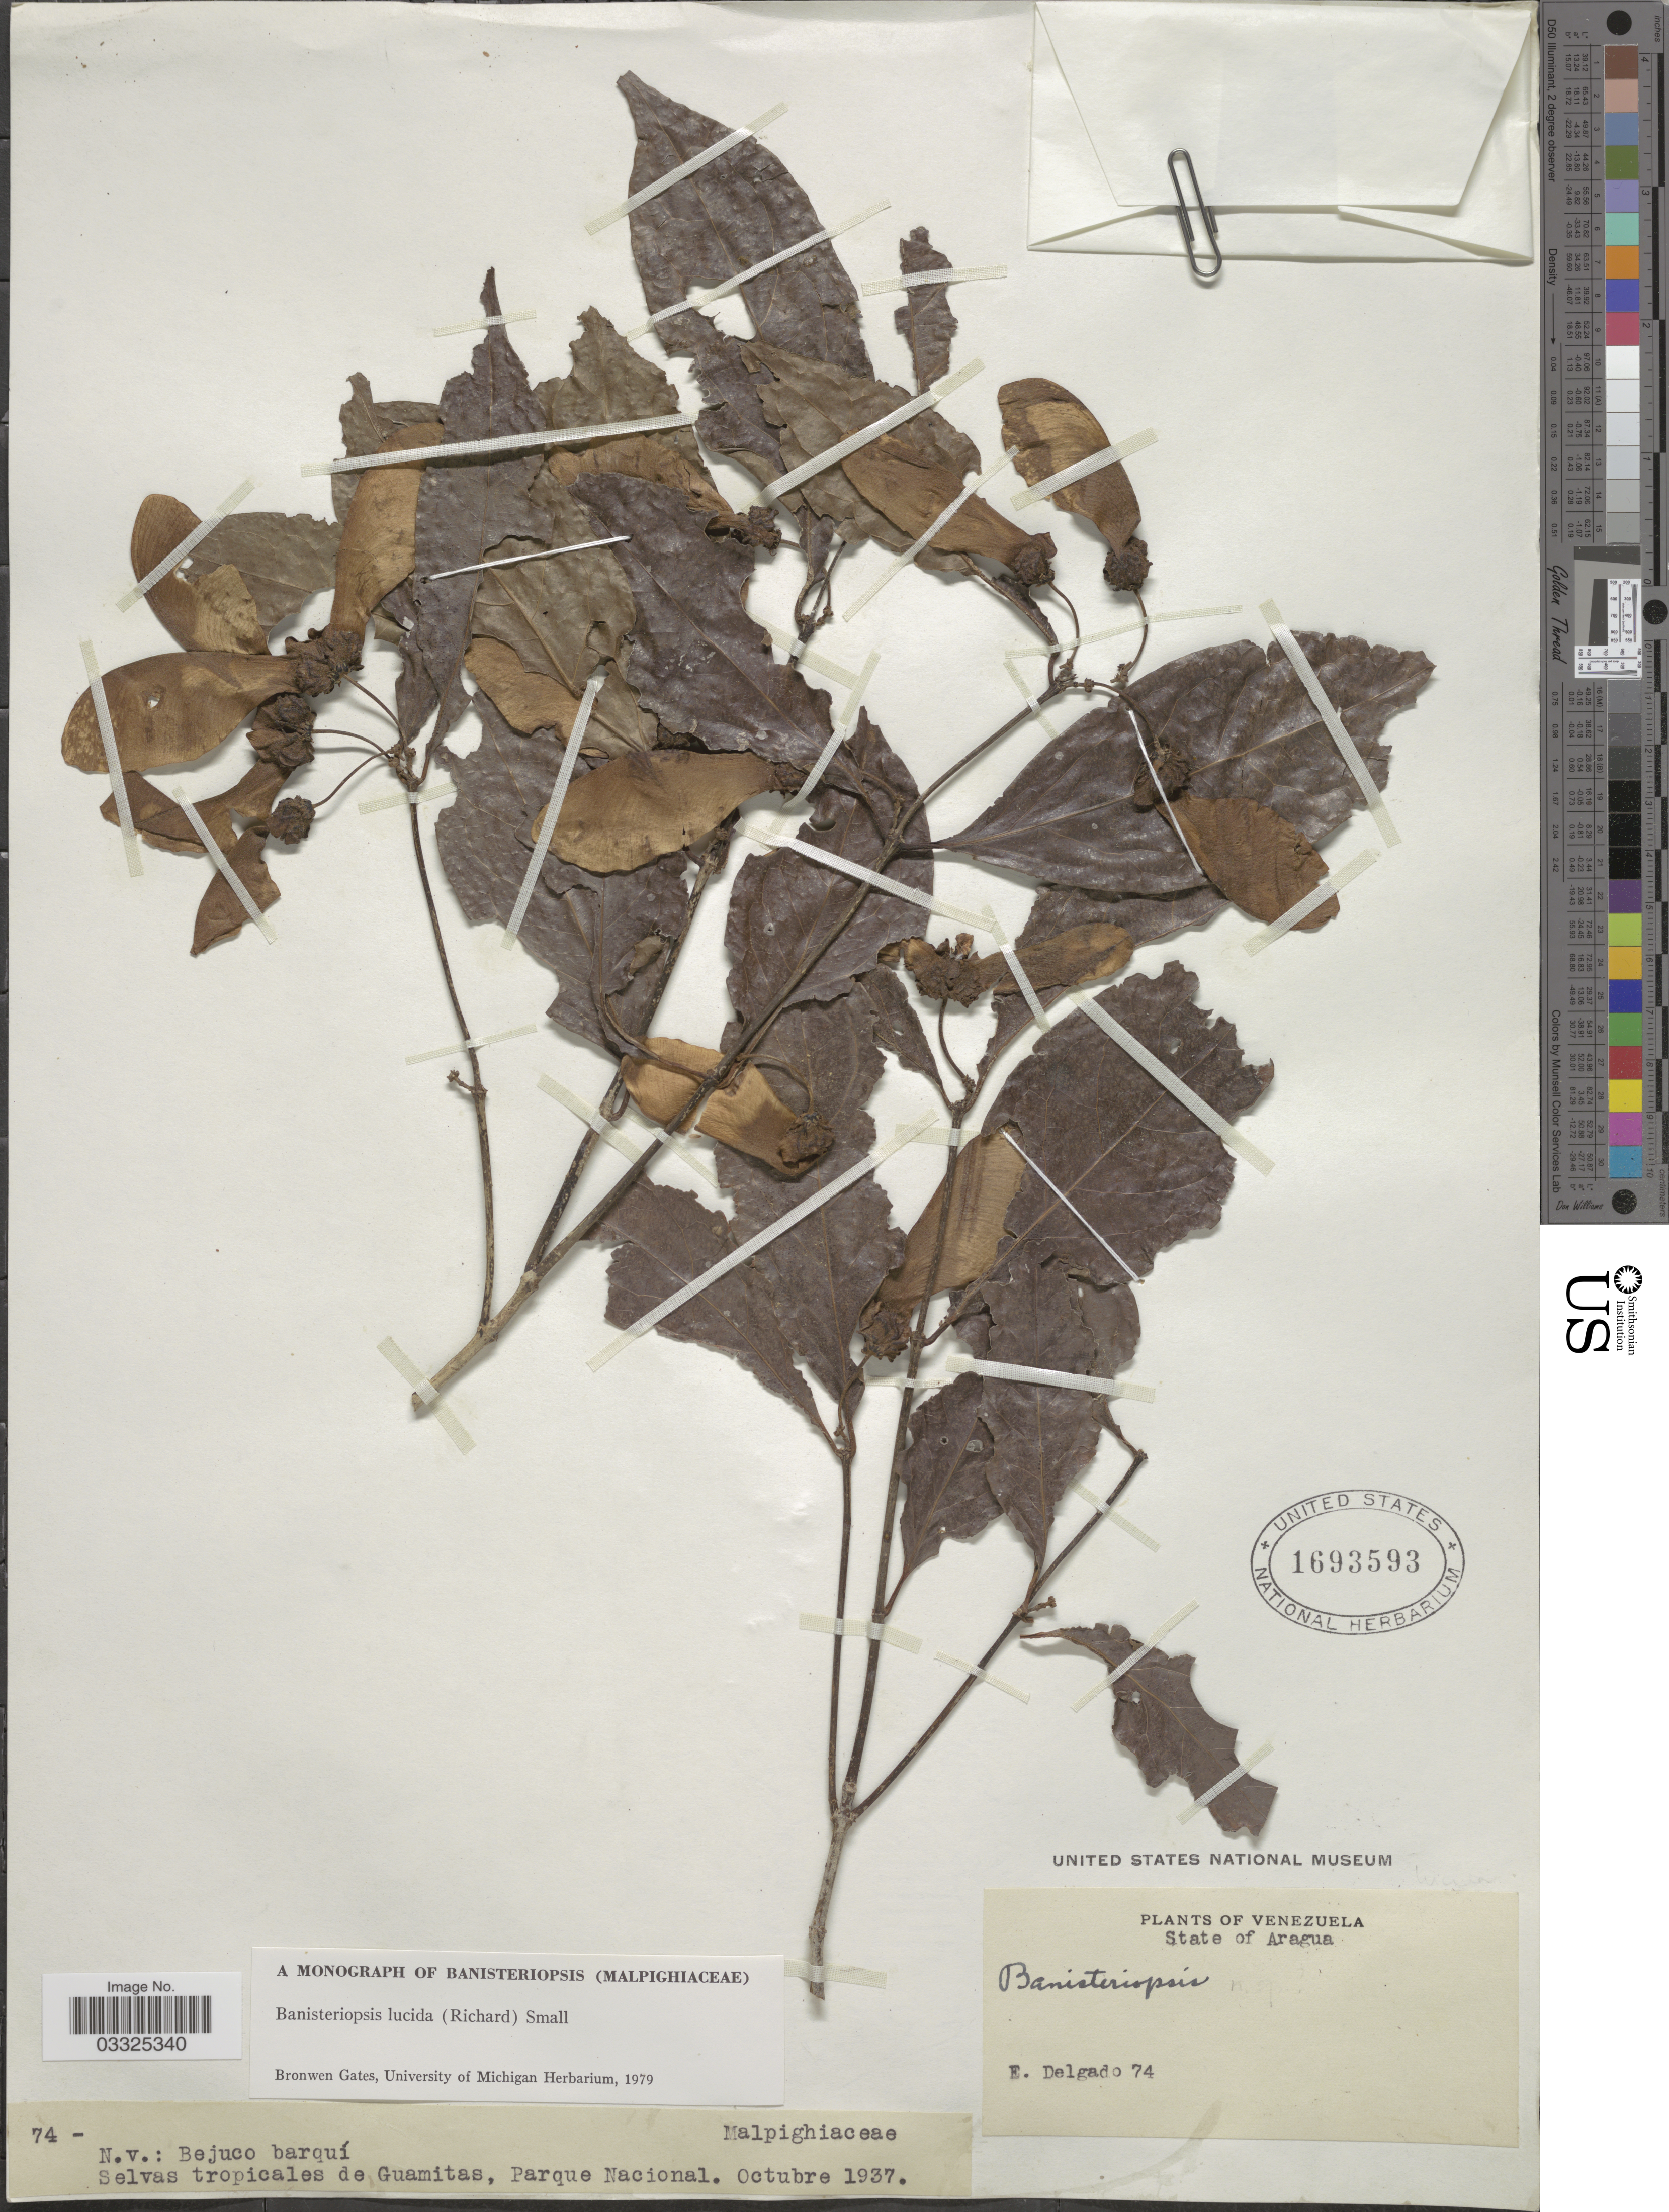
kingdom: Plantae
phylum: Tracheophyta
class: Magnoliopsida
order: Malpighiales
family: Malpighiaceae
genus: Banisteriopsis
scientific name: Banisteriopsis lucida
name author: (Rich.) Small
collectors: E. Delgado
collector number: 74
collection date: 1937-10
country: Venezuela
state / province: Aragua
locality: Selvas tropicales de Guamitas, Parque Nacional.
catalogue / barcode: US 1693593